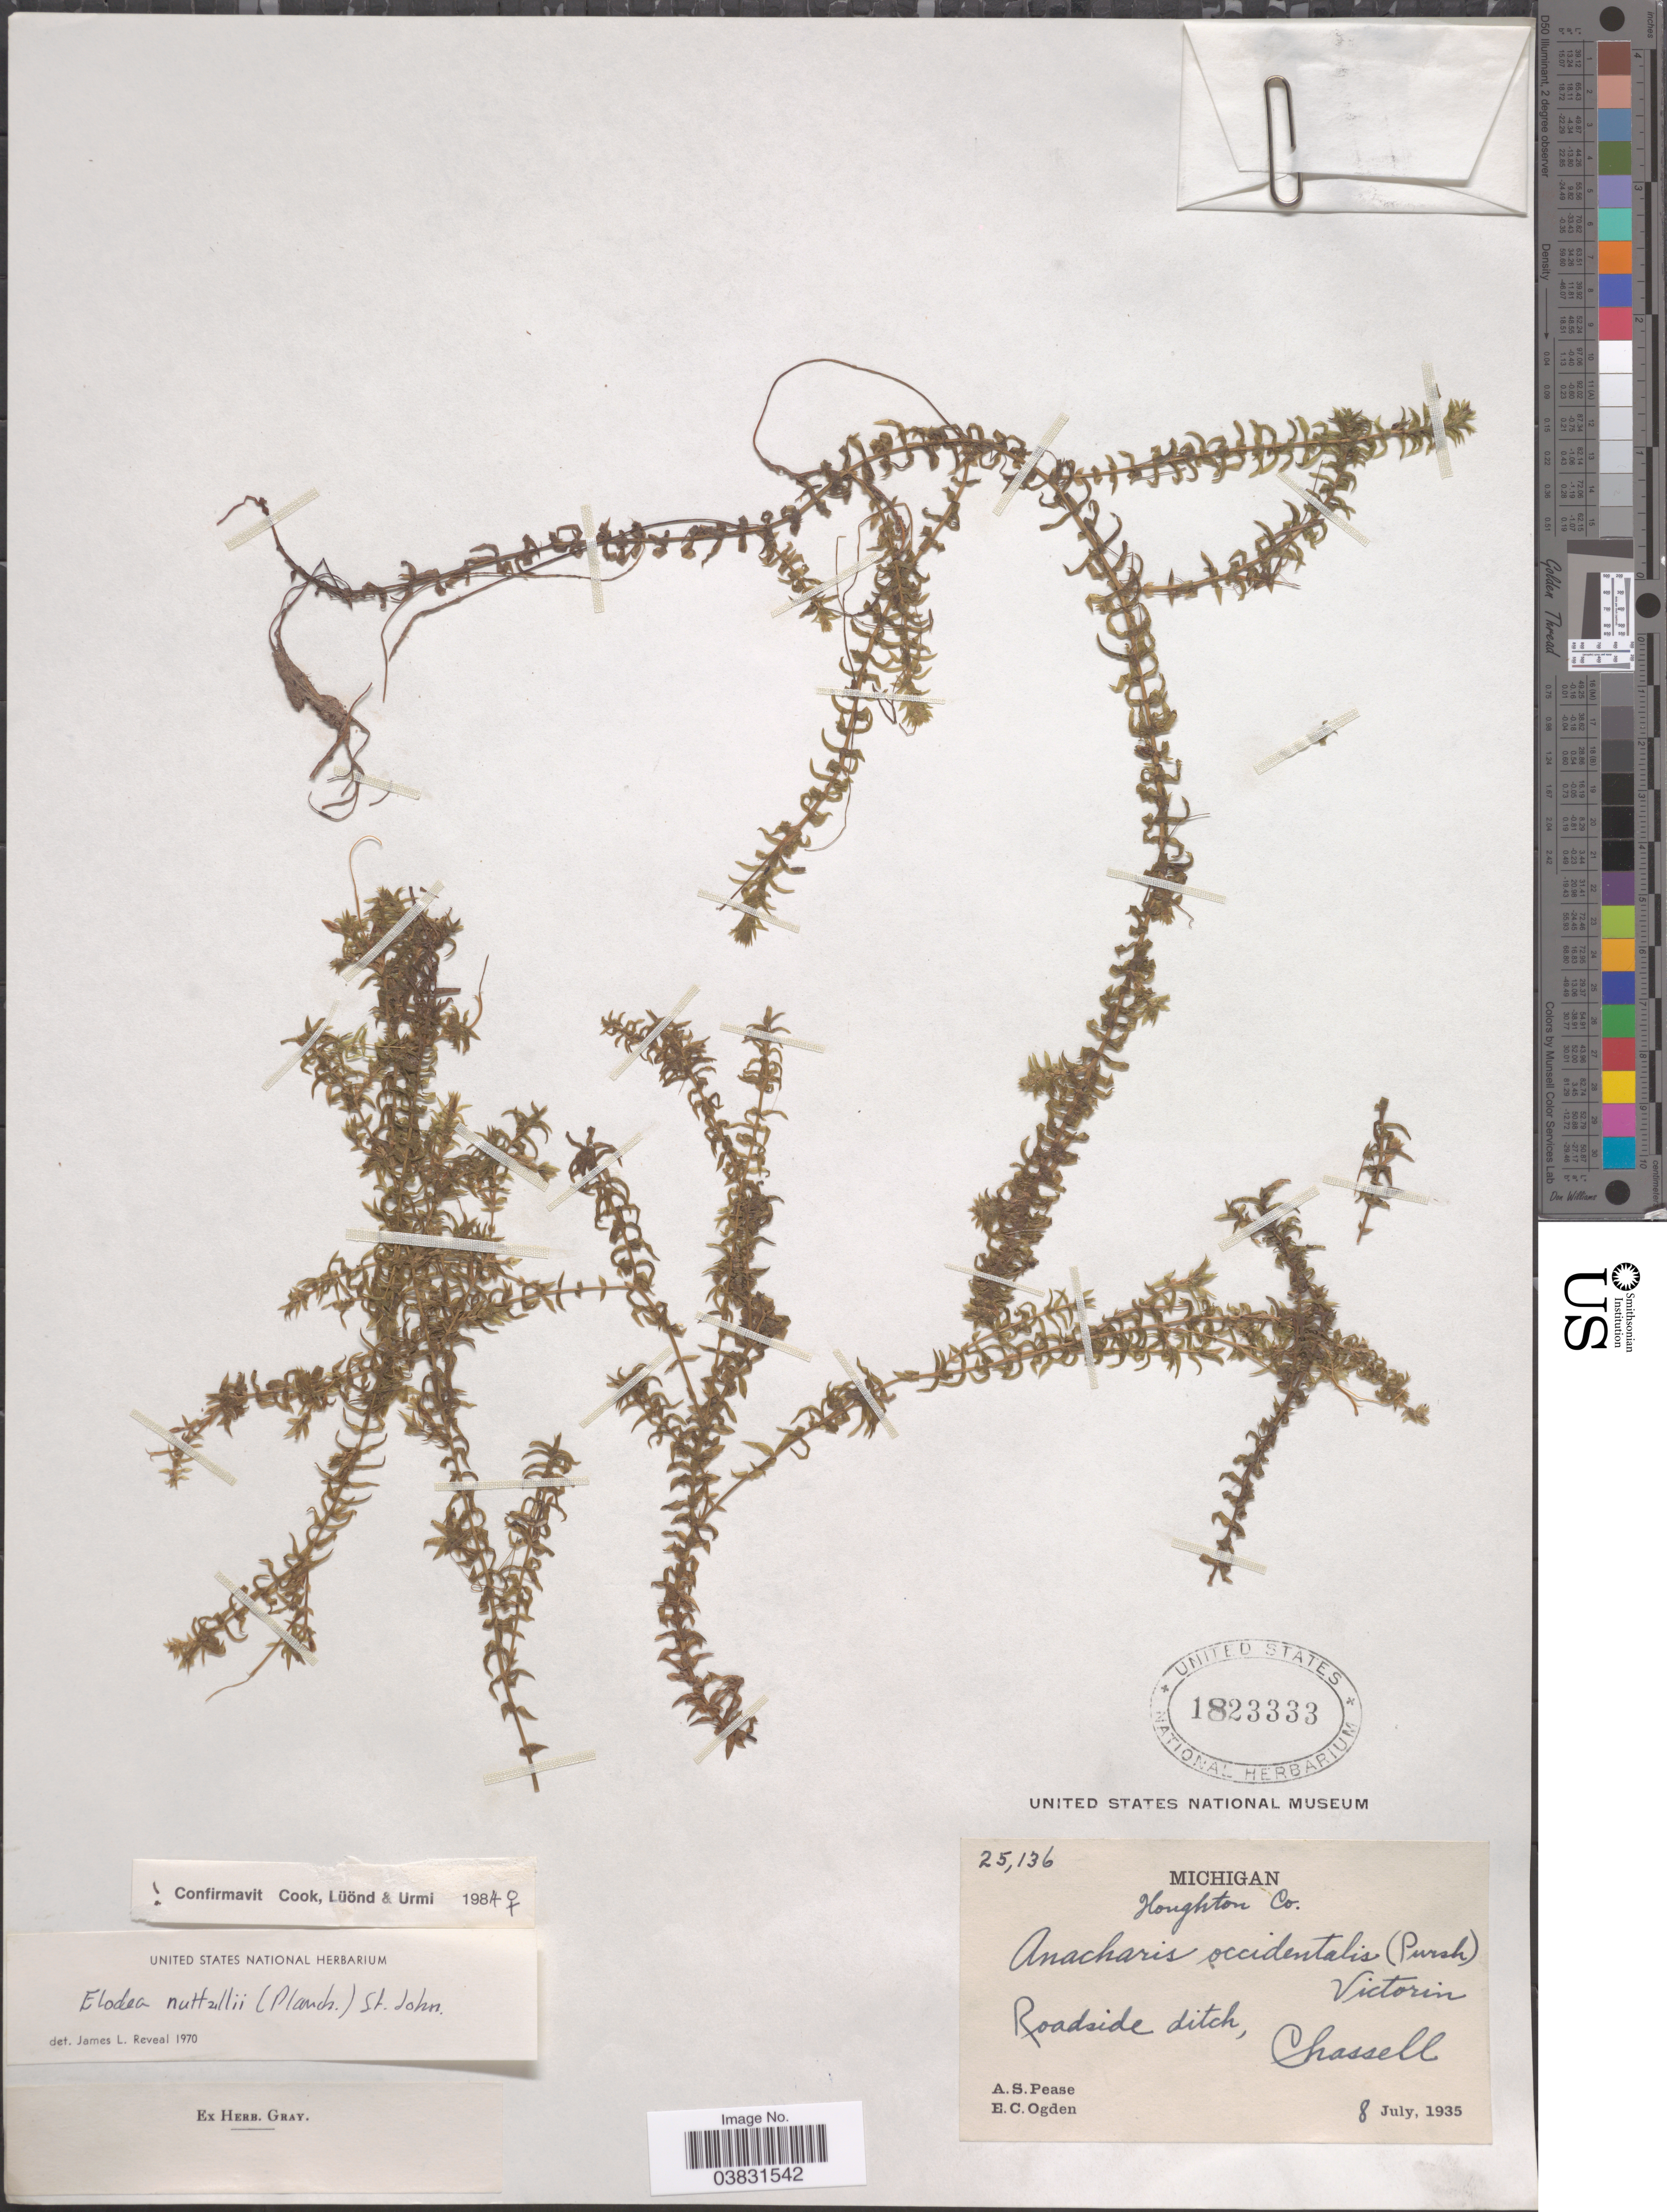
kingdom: Plantae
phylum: Tracheophyta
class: Liliopsida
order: Alismatales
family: Hydrocharitaceae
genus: Elodea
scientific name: Elodea nuttallii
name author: (Planch.) H. St. John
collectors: A. S. Pease & E. Ogden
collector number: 25136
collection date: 1935-07-08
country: United States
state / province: Michigan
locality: Roadside ditch, Chassell.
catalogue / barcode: US 1823333